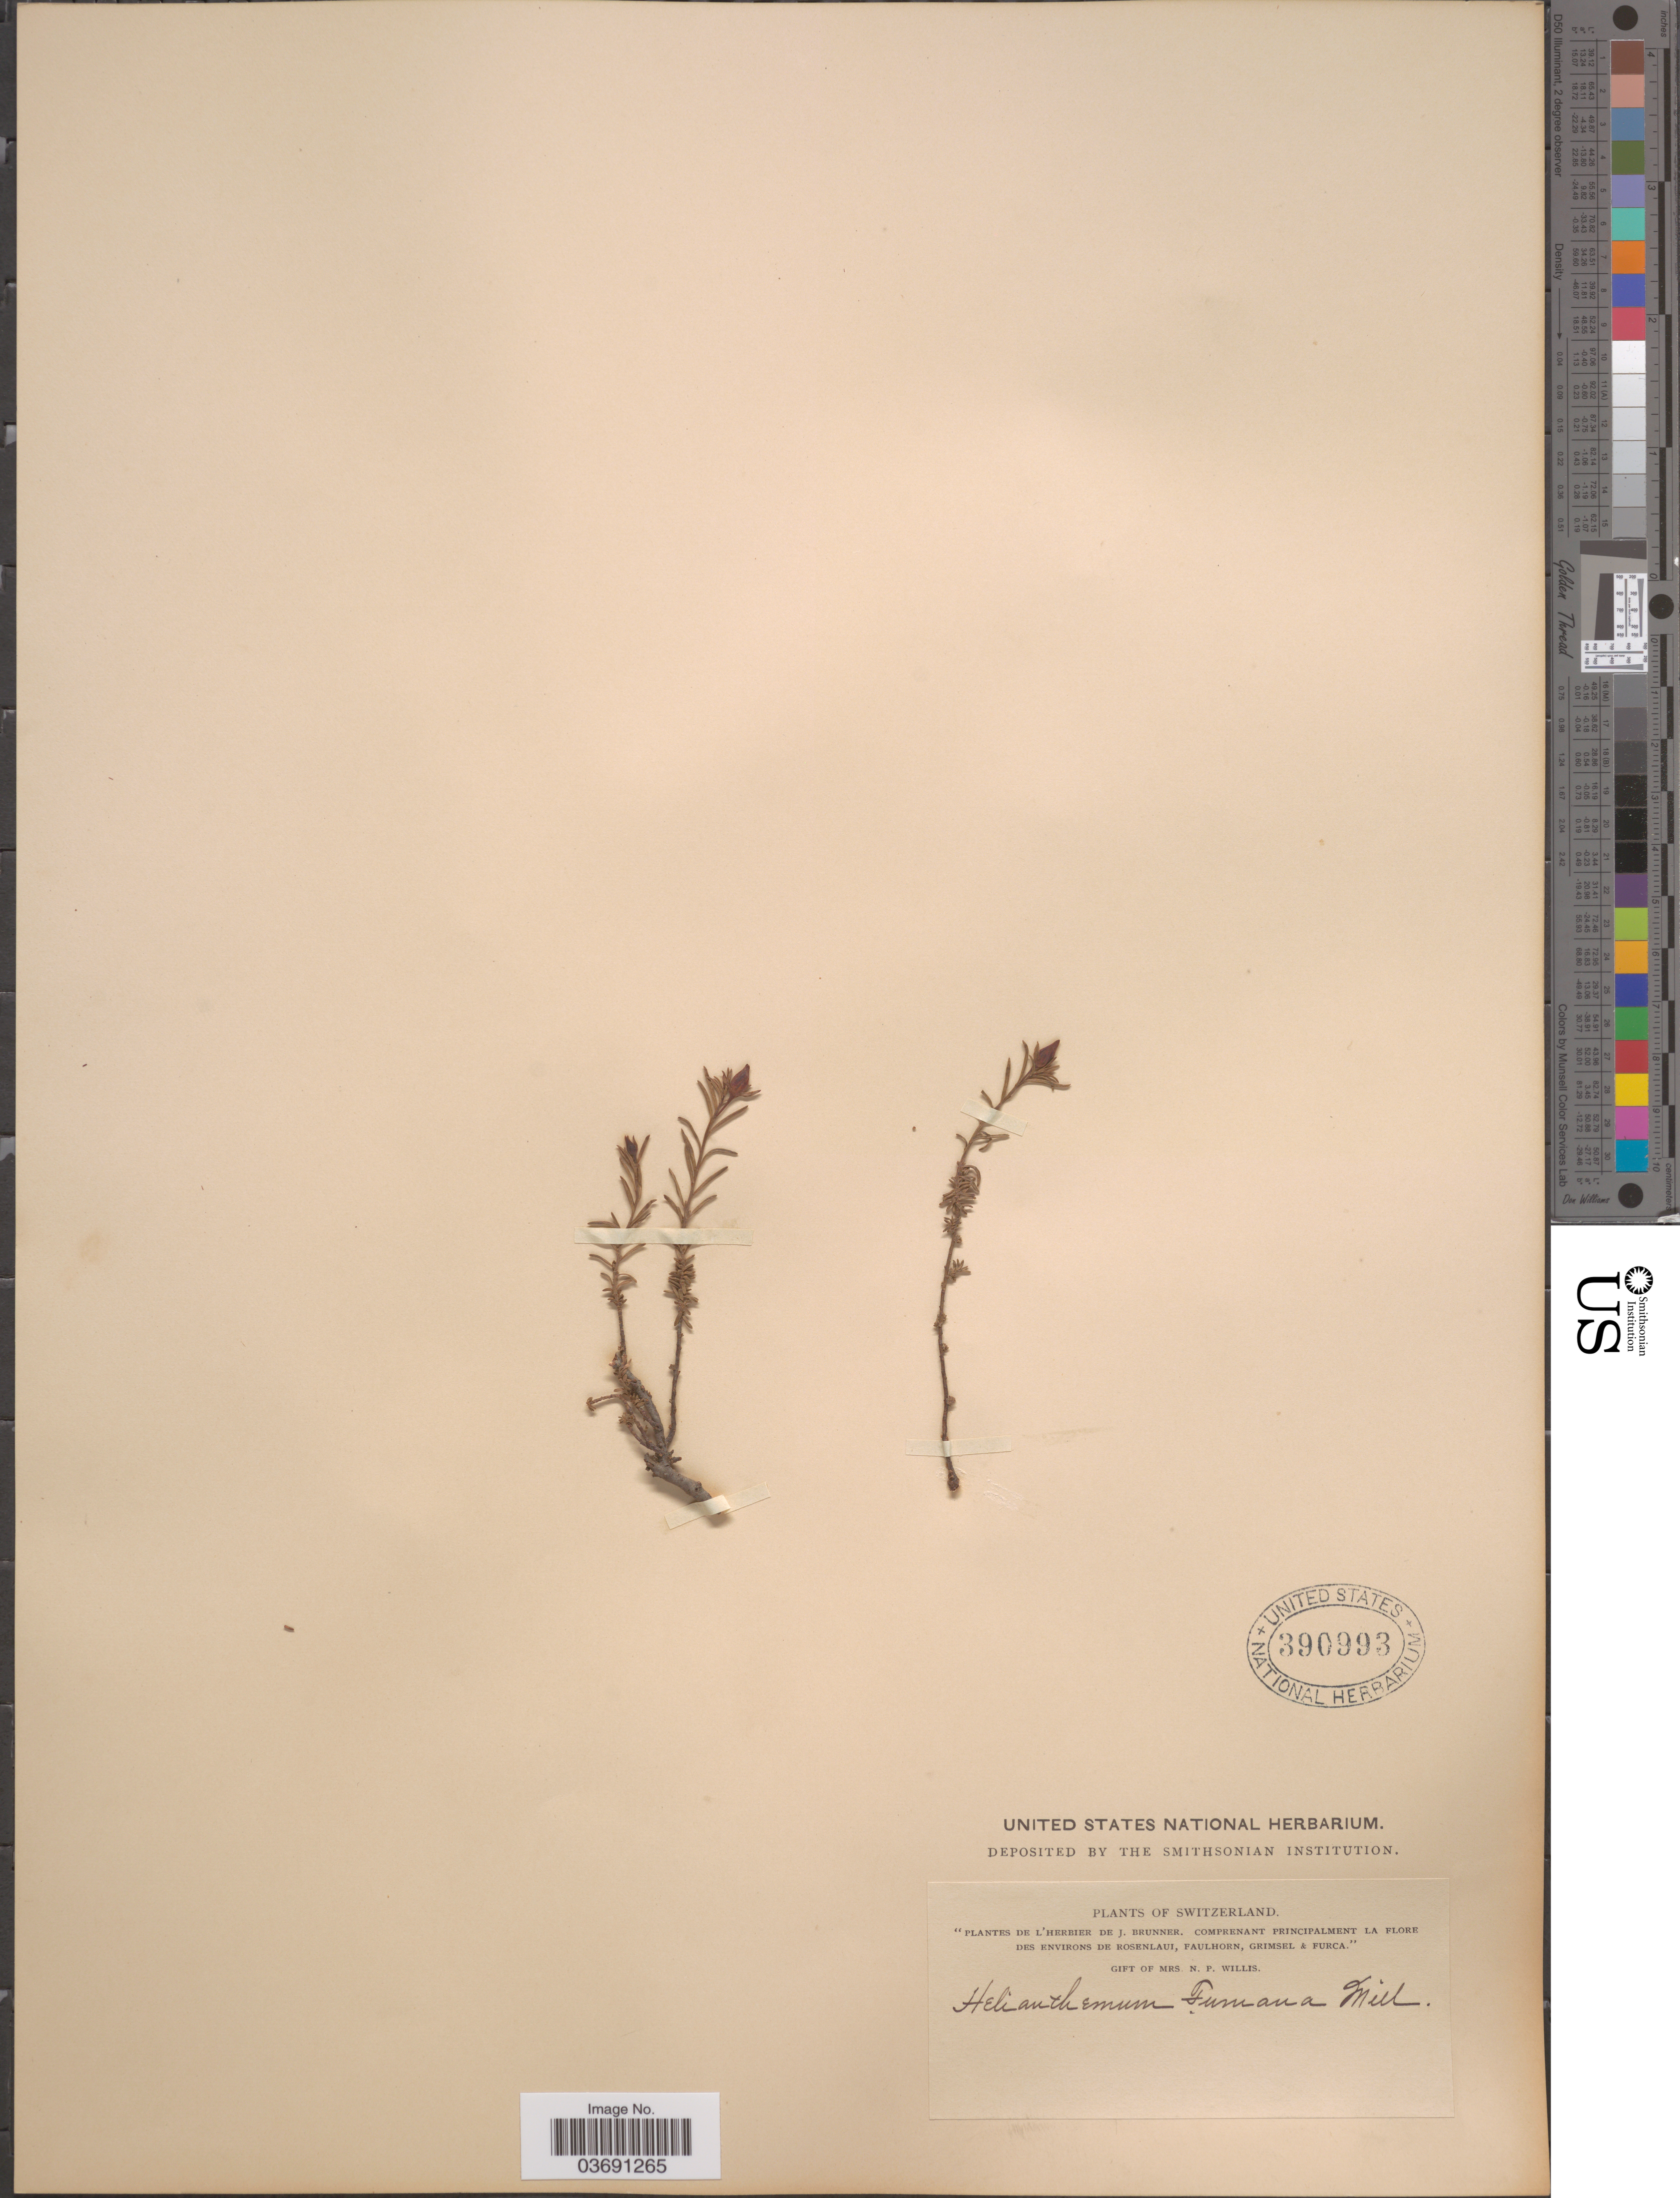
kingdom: Plantae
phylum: Tracheophyta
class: Magnoliopsida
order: Malvales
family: Cistaceae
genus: Fumana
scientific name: Fumana fumana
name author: H. Karst.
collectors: ex herb. J. Brunner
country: Switzerland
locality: Des Environs de Rosenlaui, Faulhorn, Grimsel & Furca.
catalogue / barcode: US 390993